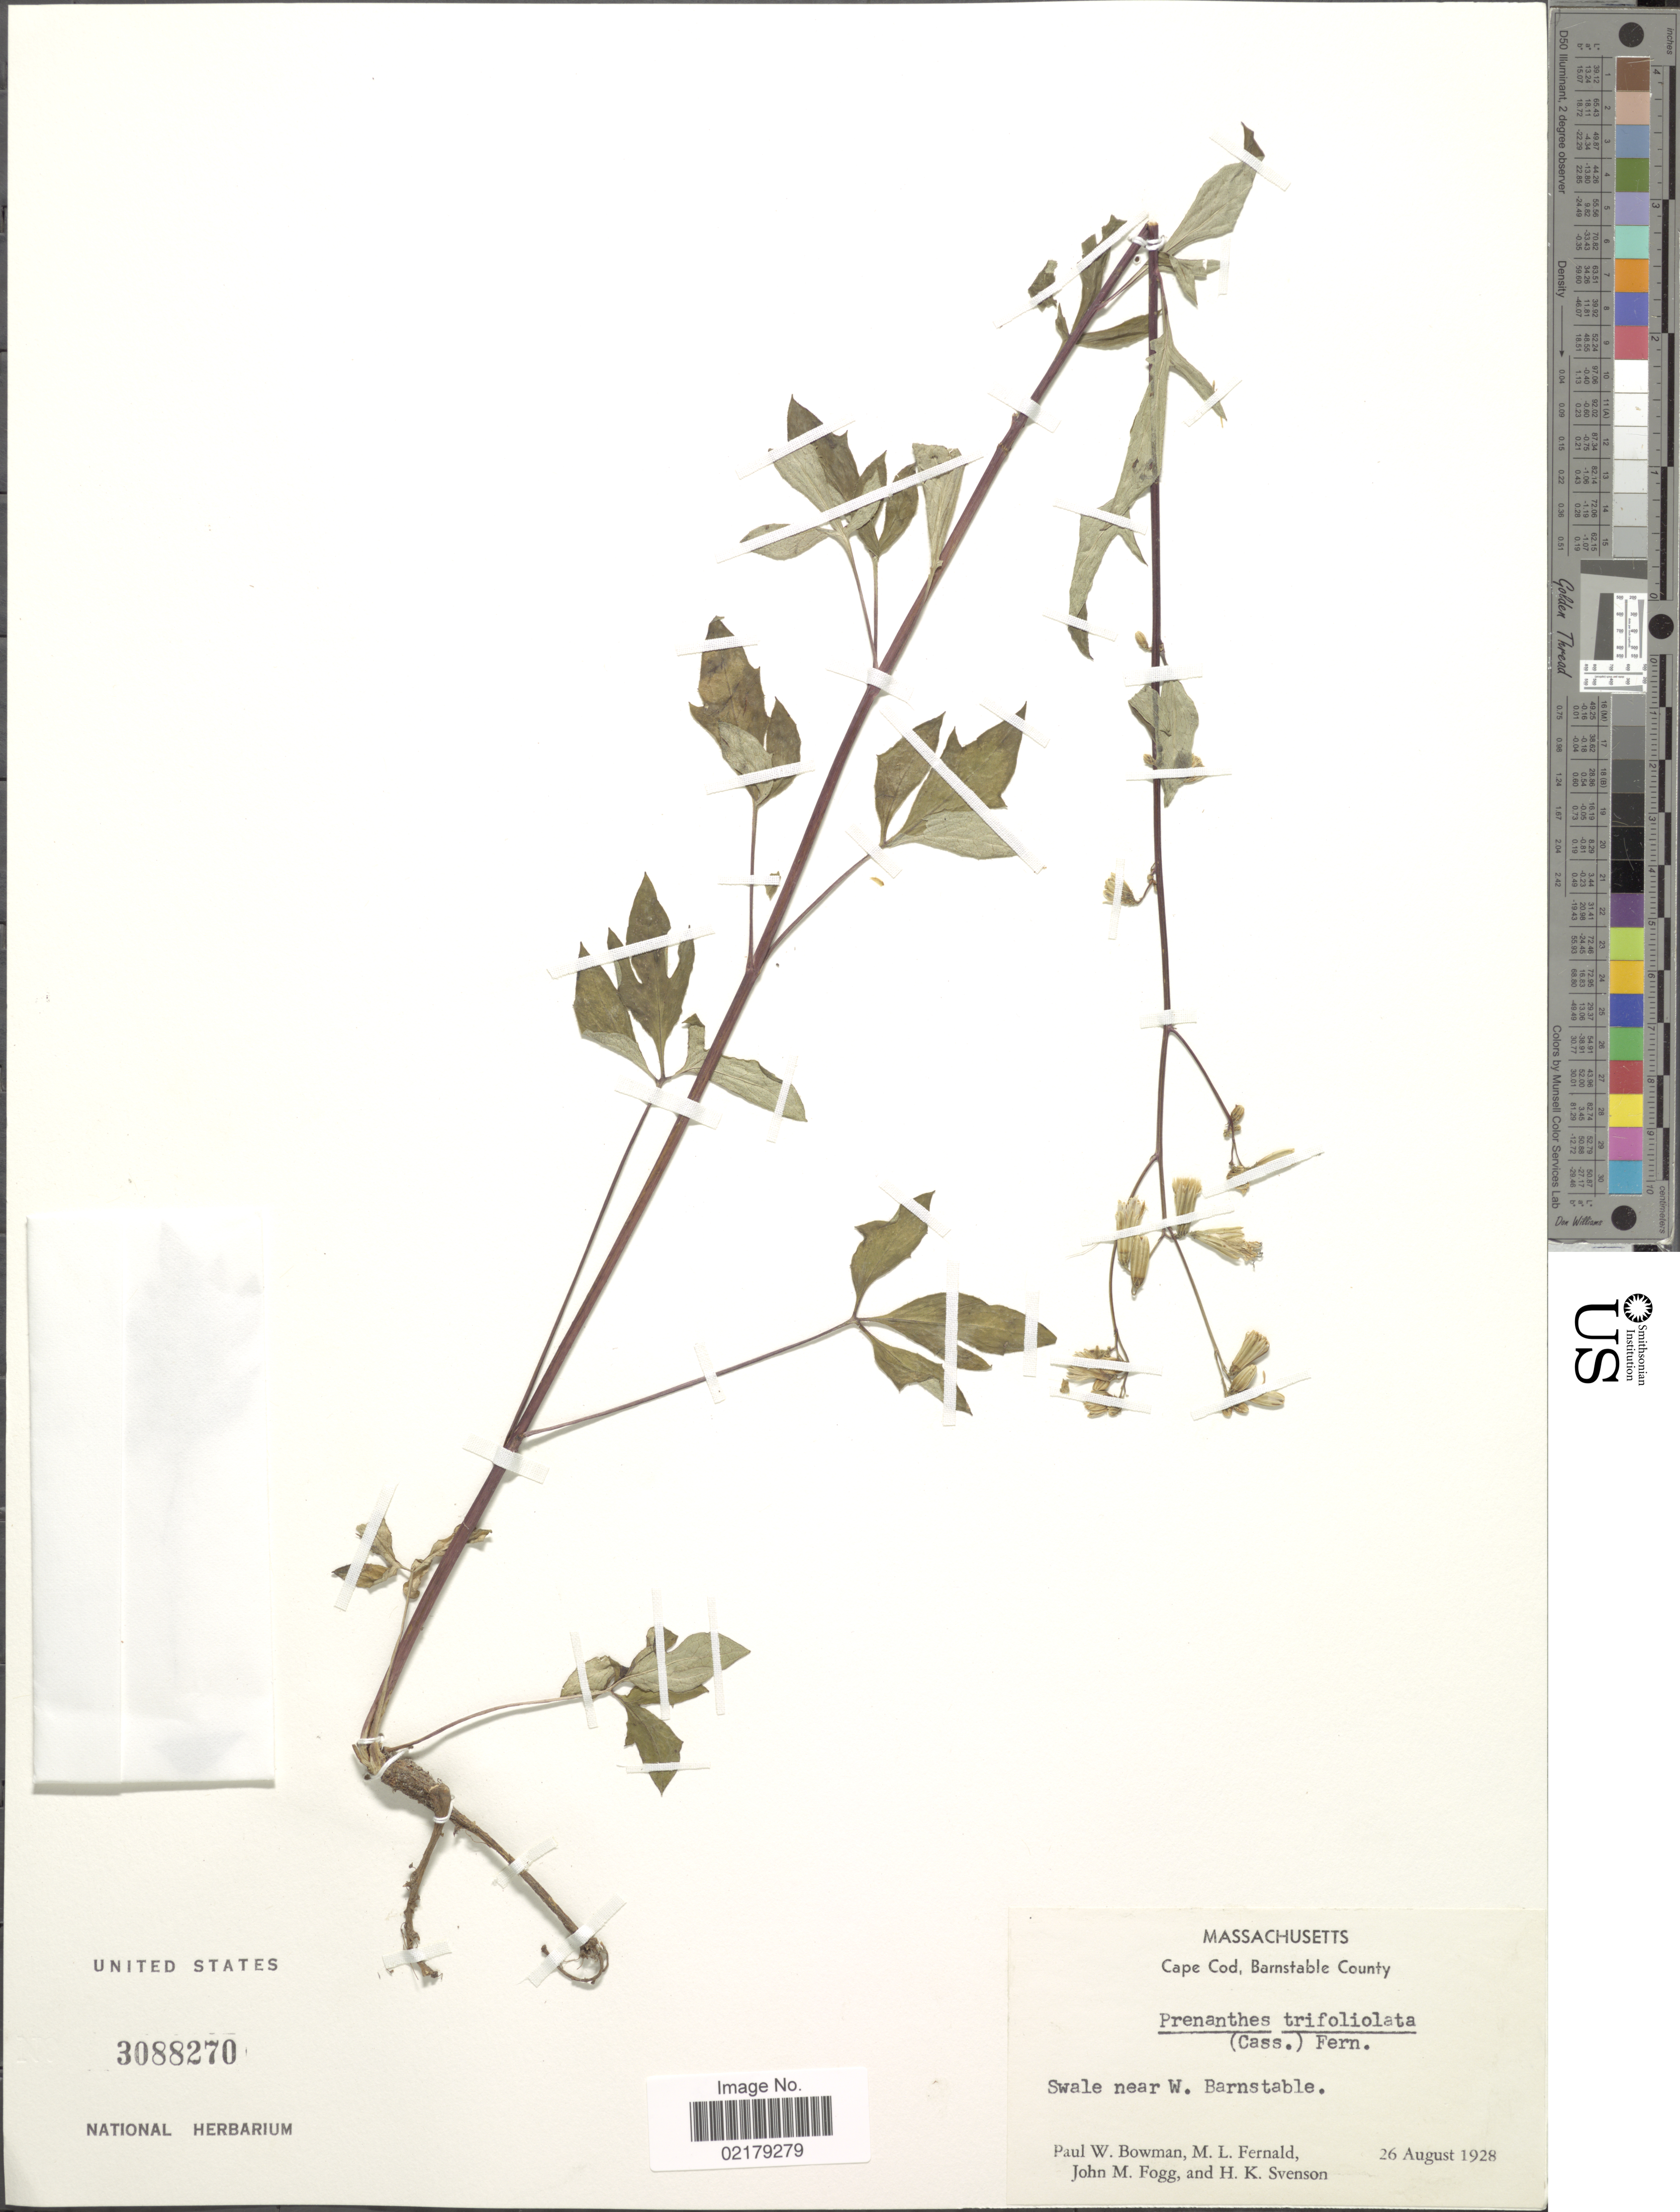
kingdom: Plantae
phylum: Tracheophyta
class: Magnoliopsida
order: Asterales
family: Asteraceae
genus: Nabalus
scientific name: Nabalus trifoliolatus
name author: Cass.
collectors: P. Bowman, M. L. Fernald, J. Fogg & H. K. Svenson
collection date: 1928-08-26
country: United States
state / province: Massachusetts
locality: Cape Cod, Barnstable County, Swale near W. Barnstable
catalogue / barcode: US 3088270